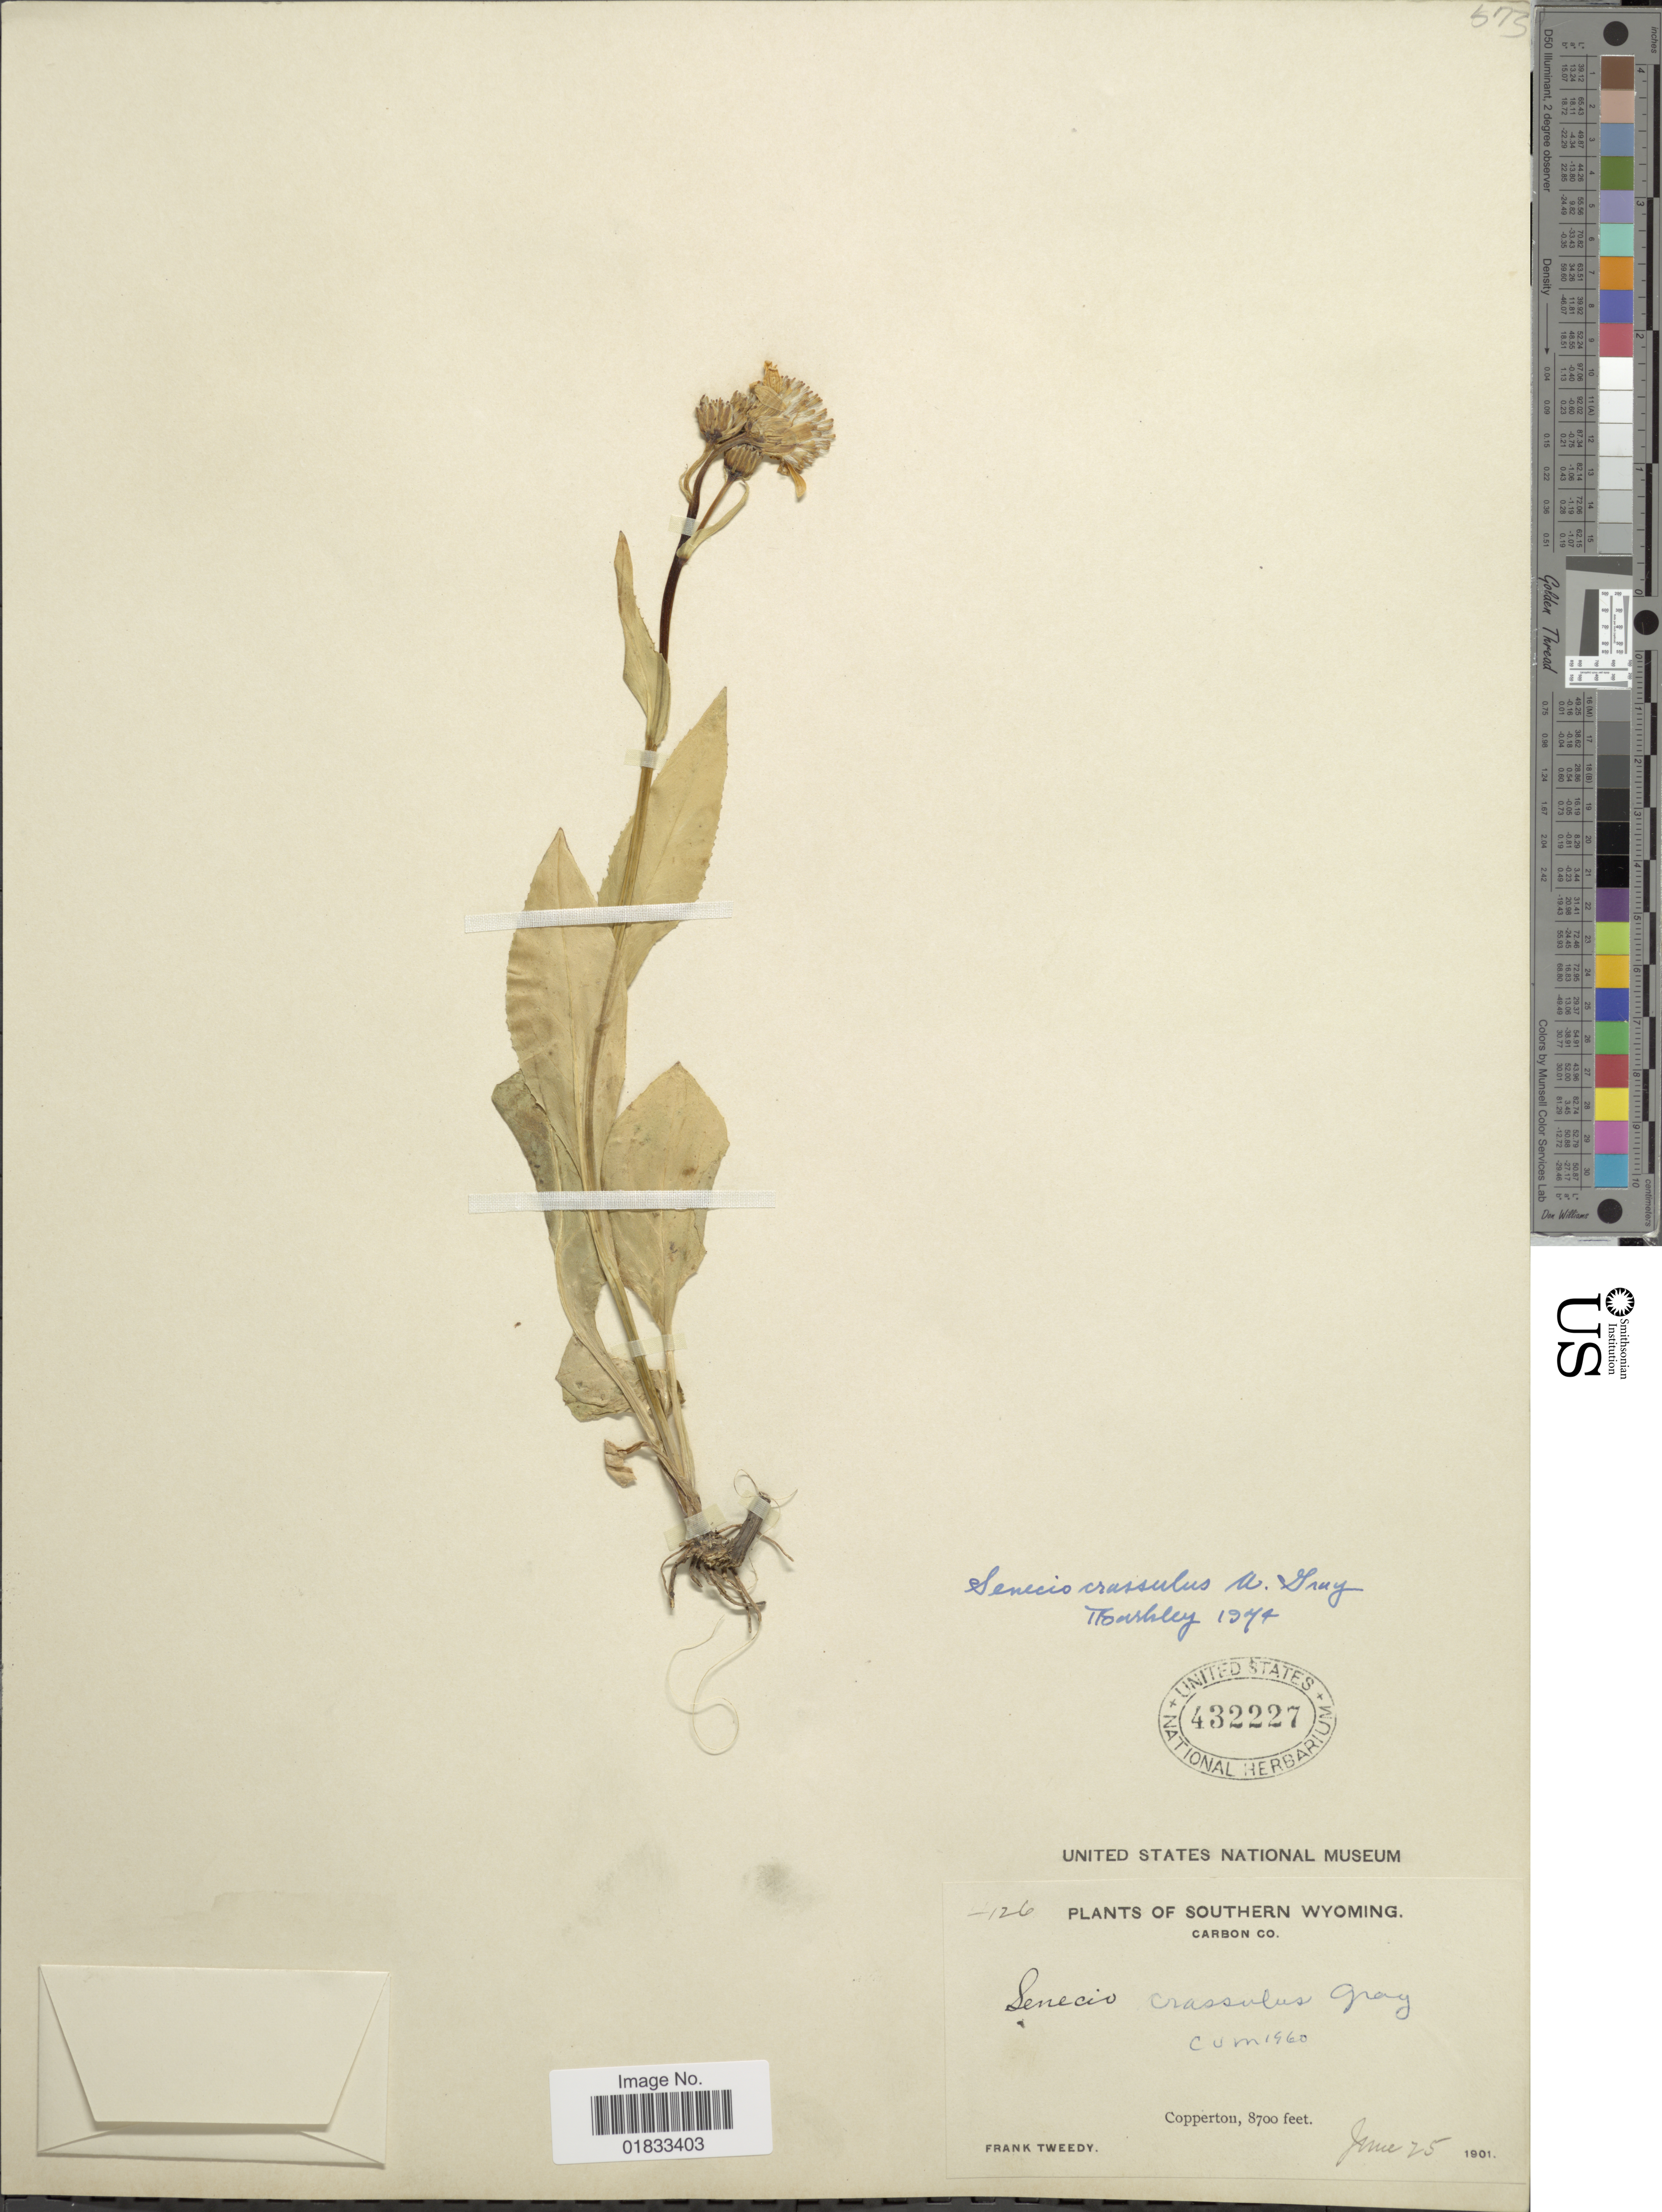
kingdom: Plantae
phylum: Tracheophyta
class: Magnoliopsida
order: Asterales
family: Asteraceae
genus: Senecio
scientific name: Senecio crassulus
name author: A. Gray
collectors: F. Tweedy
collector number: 4126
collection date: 1901-06-25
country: United States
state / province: Wyoming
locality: Southern Wyoming, Carbon Co. Copperton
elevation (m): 2652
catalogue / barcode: US 432227